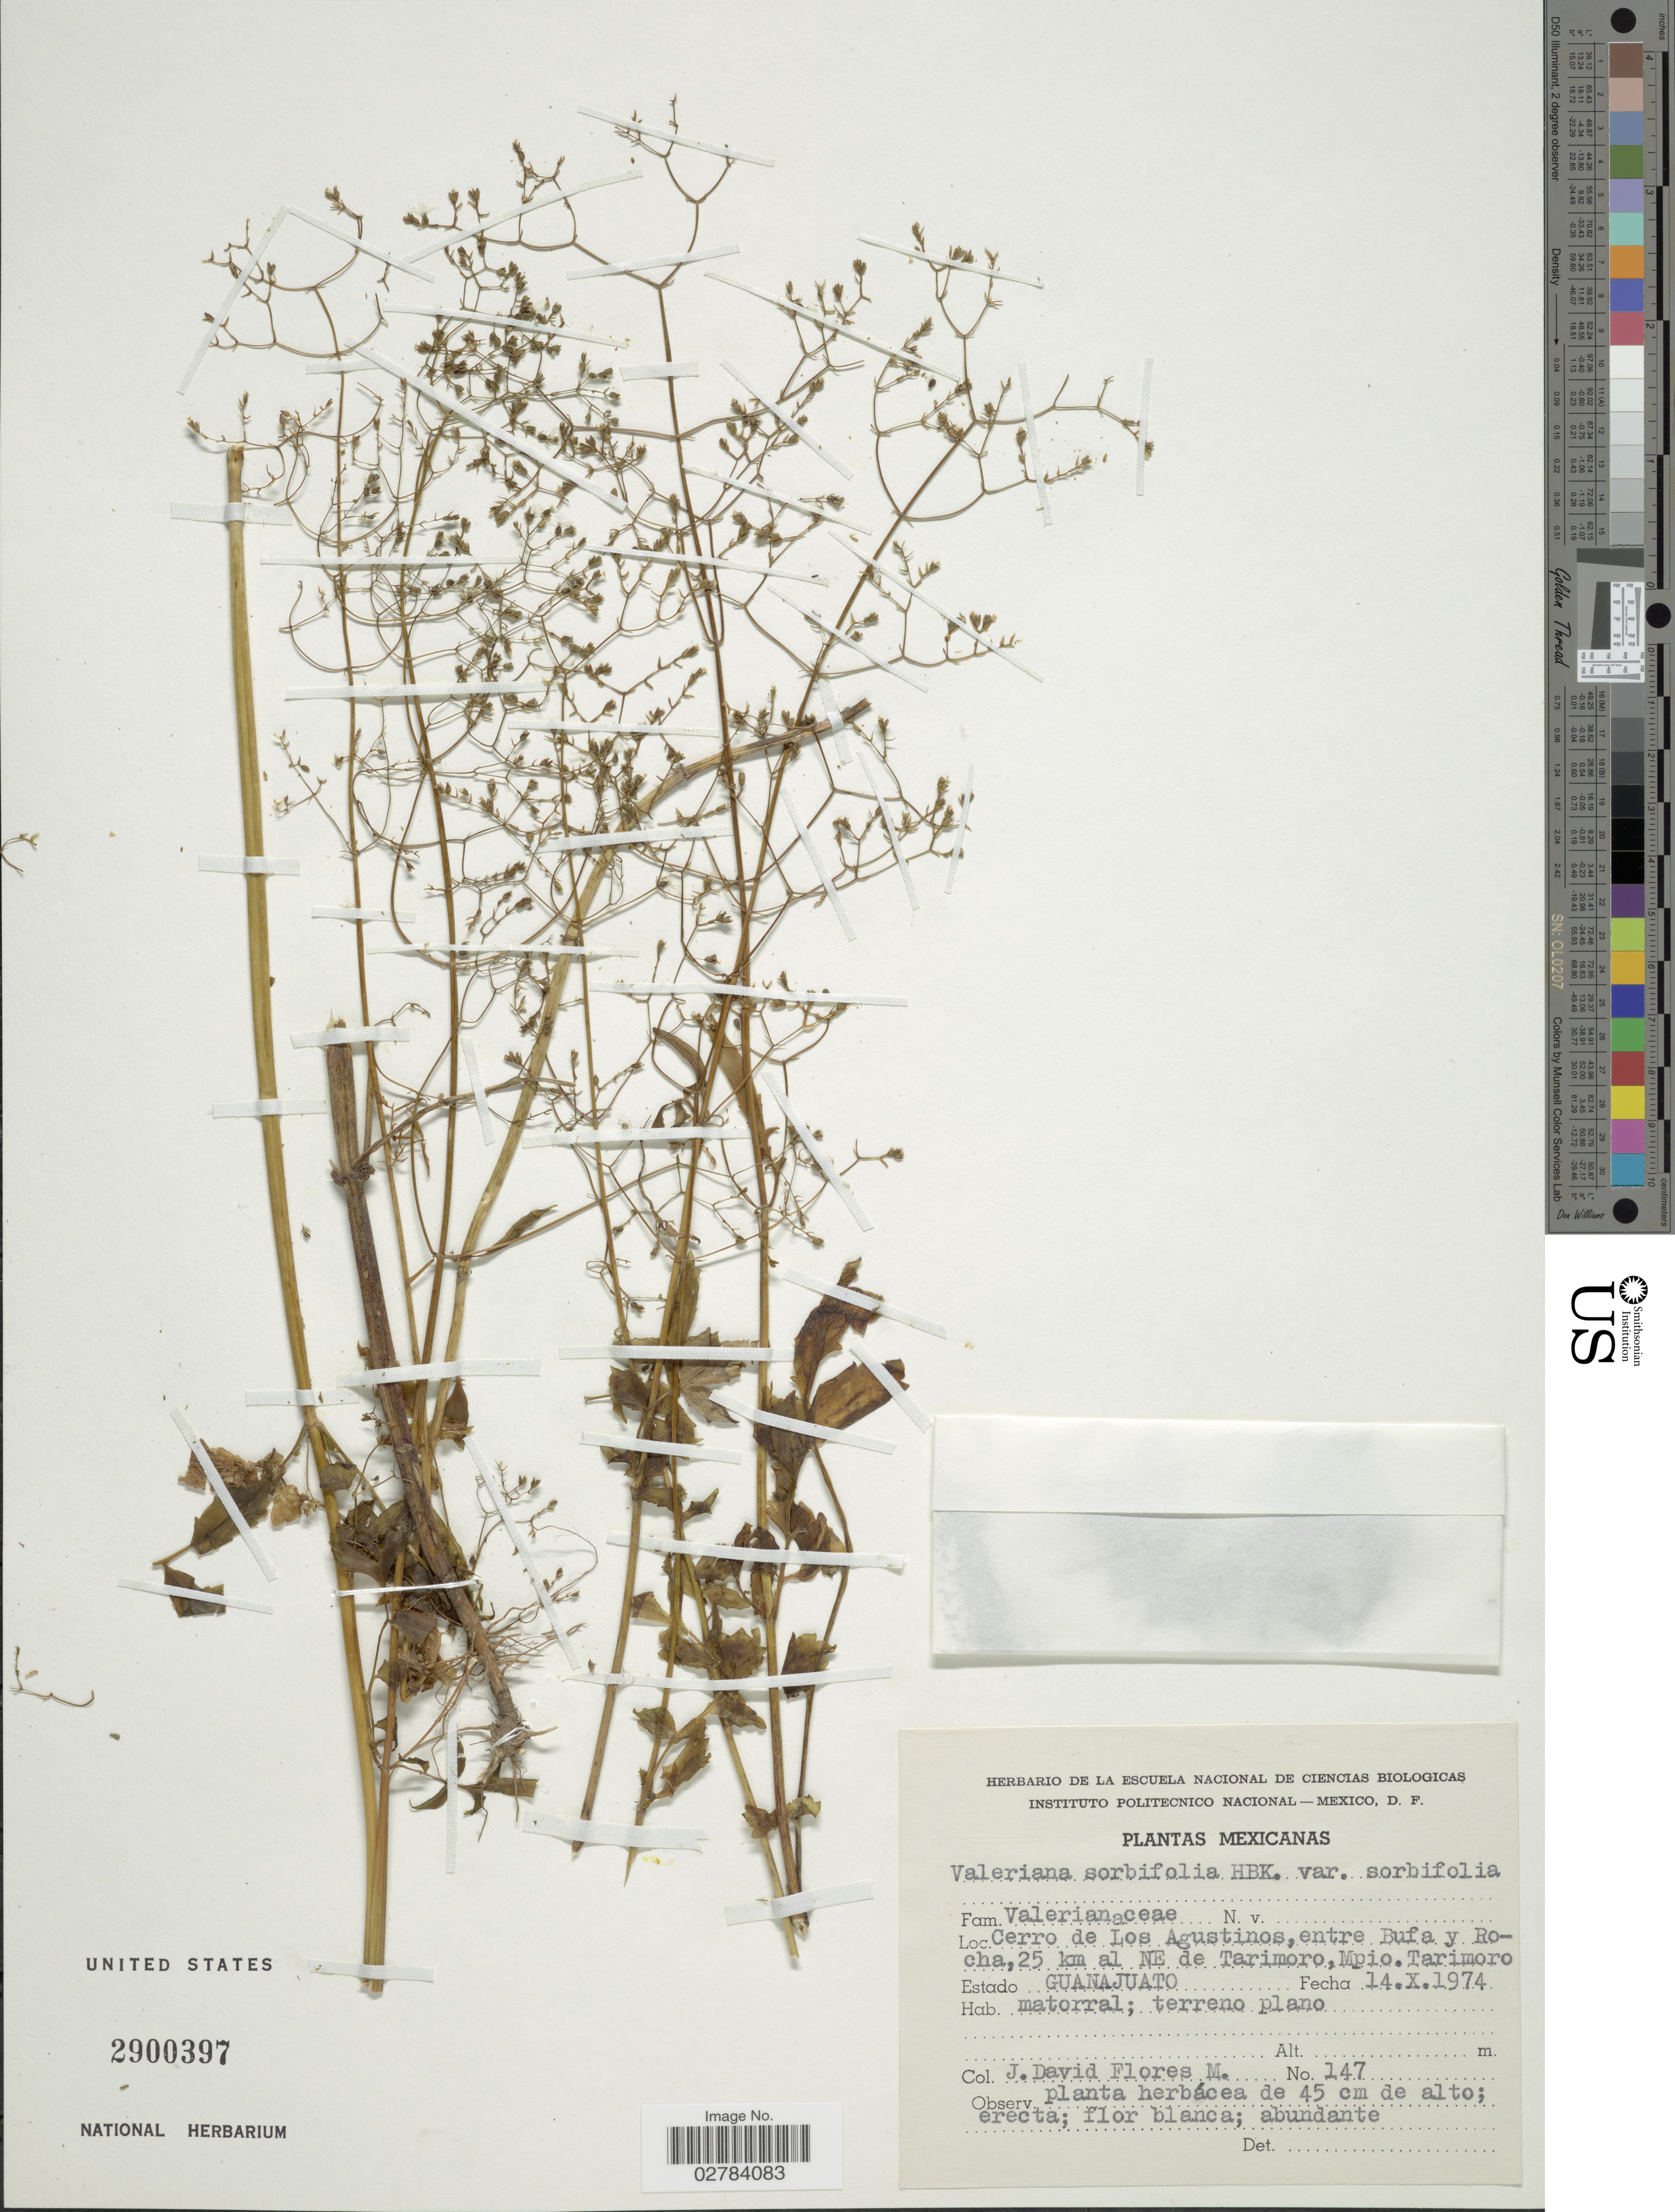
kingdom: Plantae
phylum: Tracheophyta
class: Magnoliopsida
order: Dipsacales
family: Caprifoliaceae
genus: Valeriana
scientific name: Valeriana sorbifolia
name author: Kunth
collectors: J. Flores M.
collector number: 147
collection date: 1974-10-14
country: Mexico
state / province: Guanajuato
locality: Cerro de Los Agustinos, entre Bufa y Rocha, 25 km al NE de Tarimoro, Mpio. Tarimoro.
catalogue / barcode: US 2900397